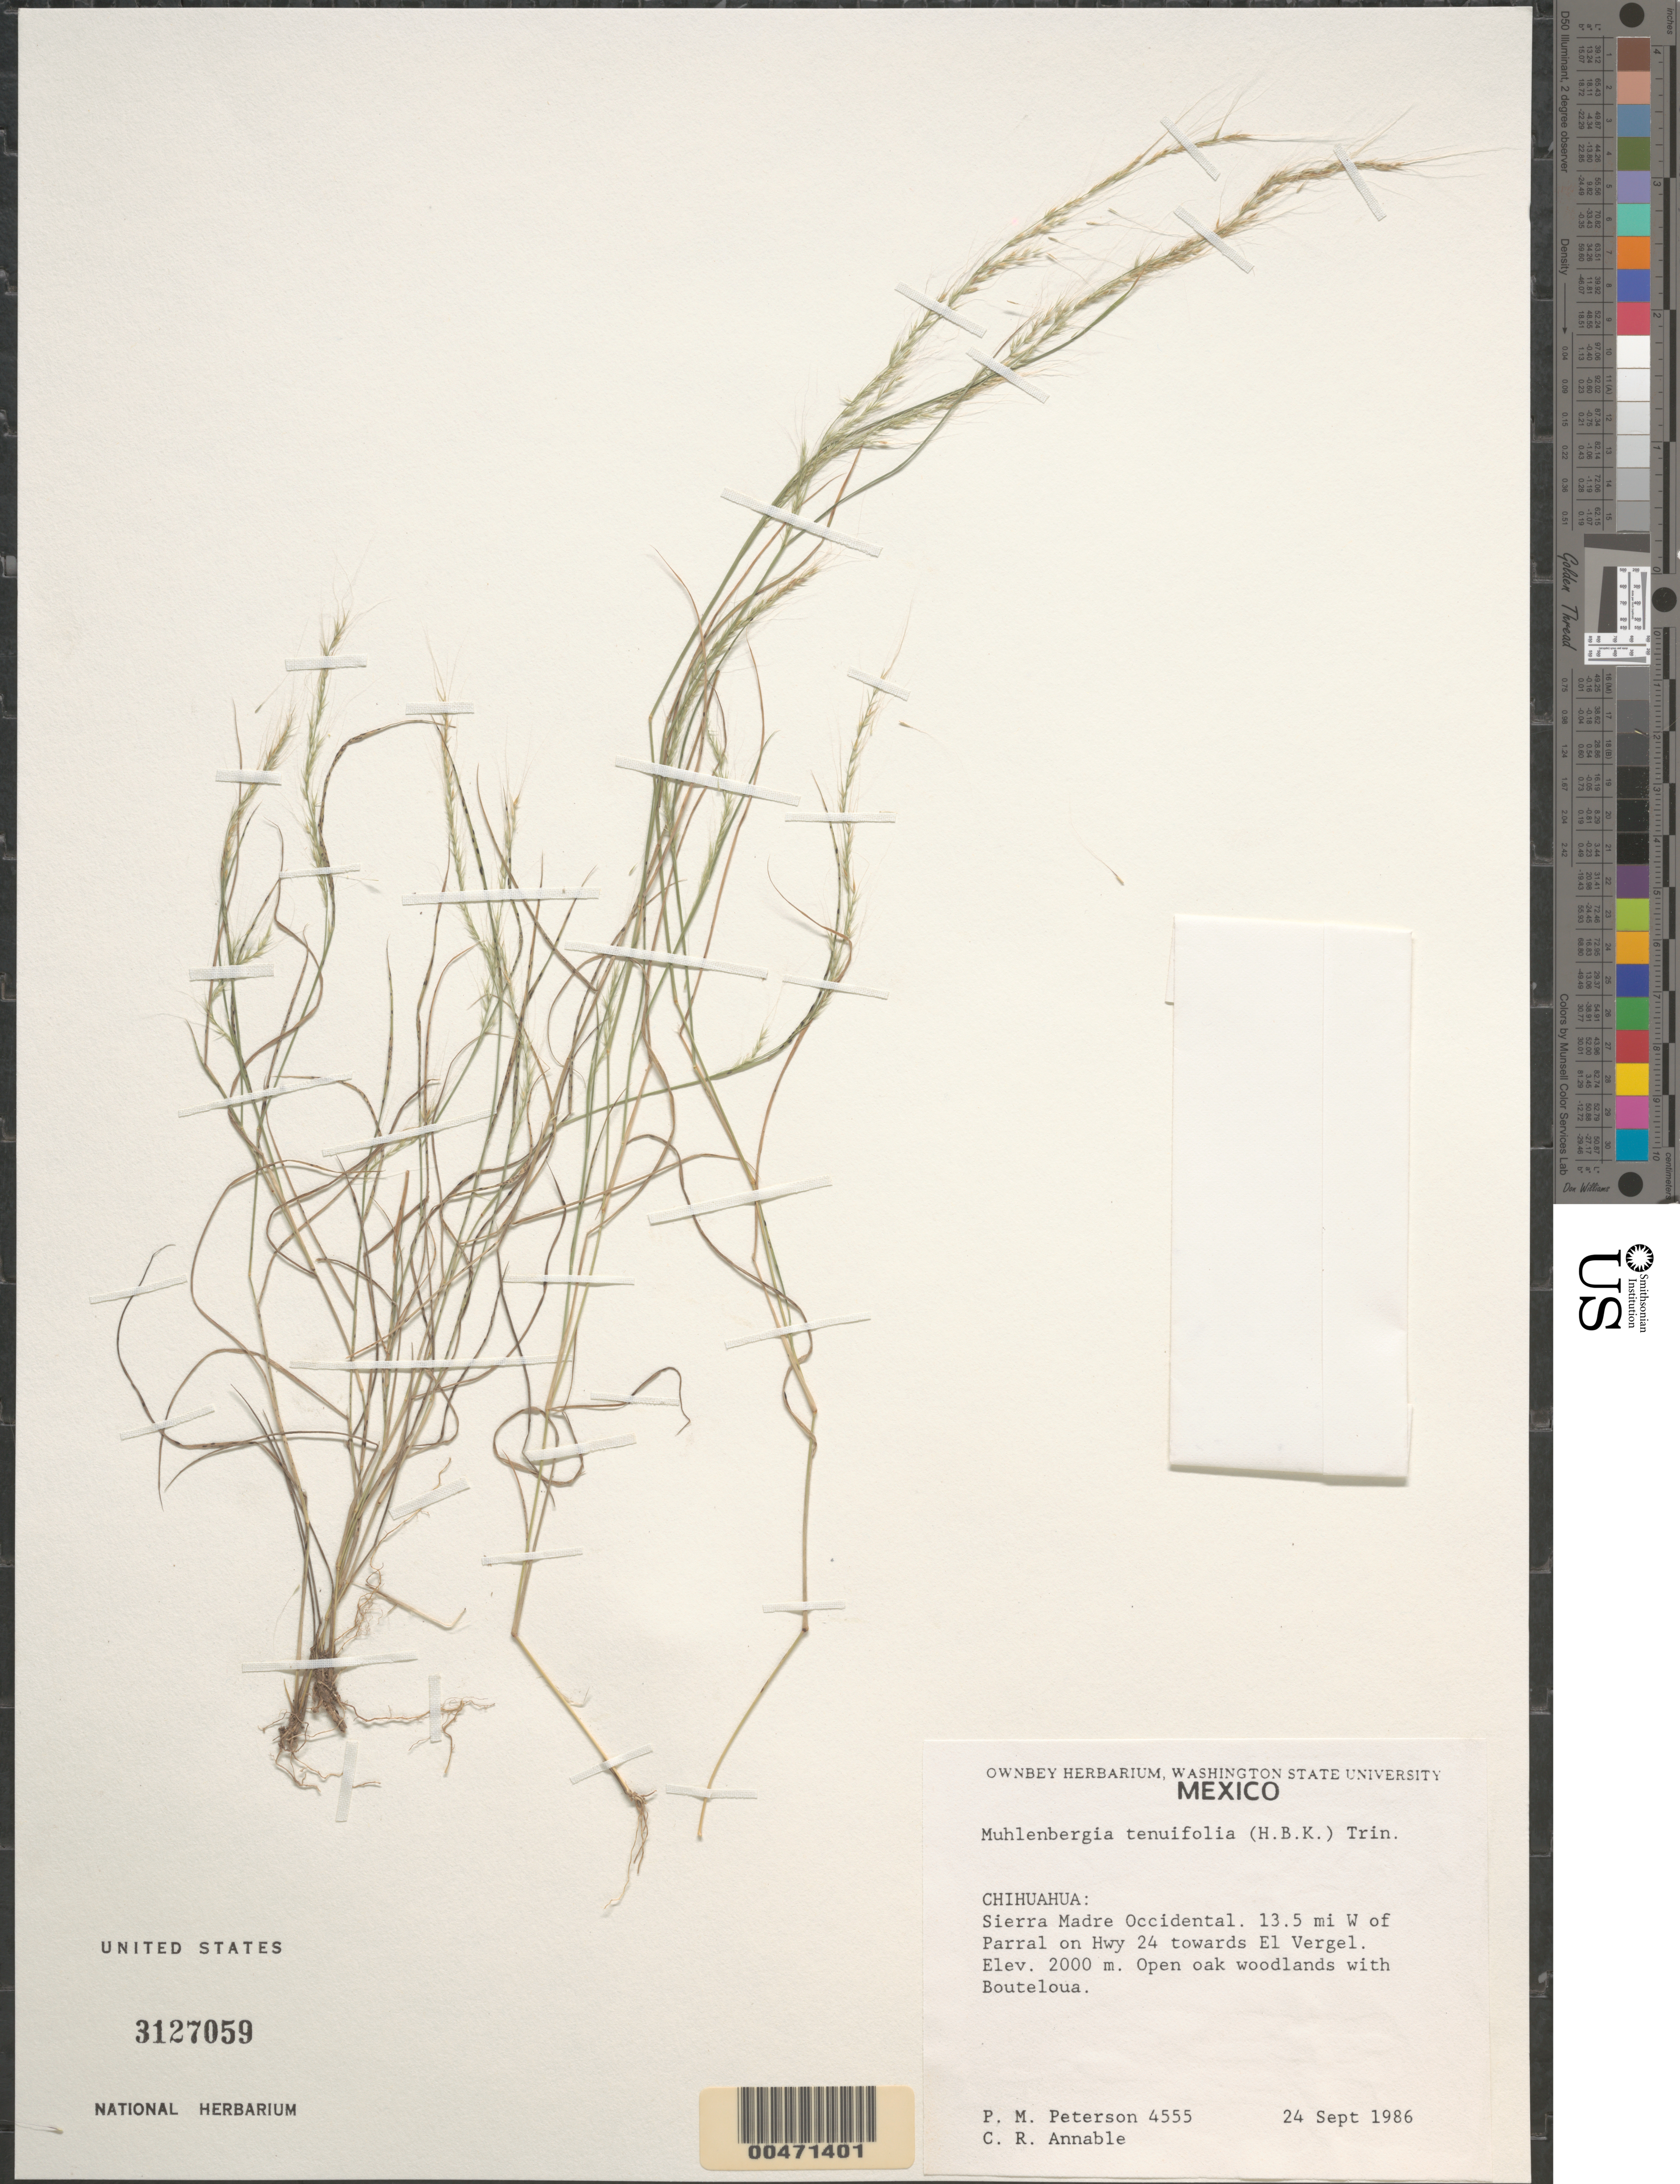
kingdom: Plantae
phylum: Tracheophyta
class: Liliopsida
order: Poales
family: Poaceae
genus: Muhlenbergia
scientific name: Muhlenbergia tenuifolia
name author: (Kunth) Kunth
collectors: P. M. Peterson & C. R. Annable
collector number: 04555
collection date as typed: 24 Sep 1986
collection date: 1986-09-24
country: Mexico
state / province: Chihuahua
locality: Sierra Madre Occidental, 13.5 miles W of Parral on Hwy 24 towards El Vergel.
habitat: Open oak woodlands, associated with Bouteloua.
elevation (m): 2000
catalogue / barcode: US 3127059